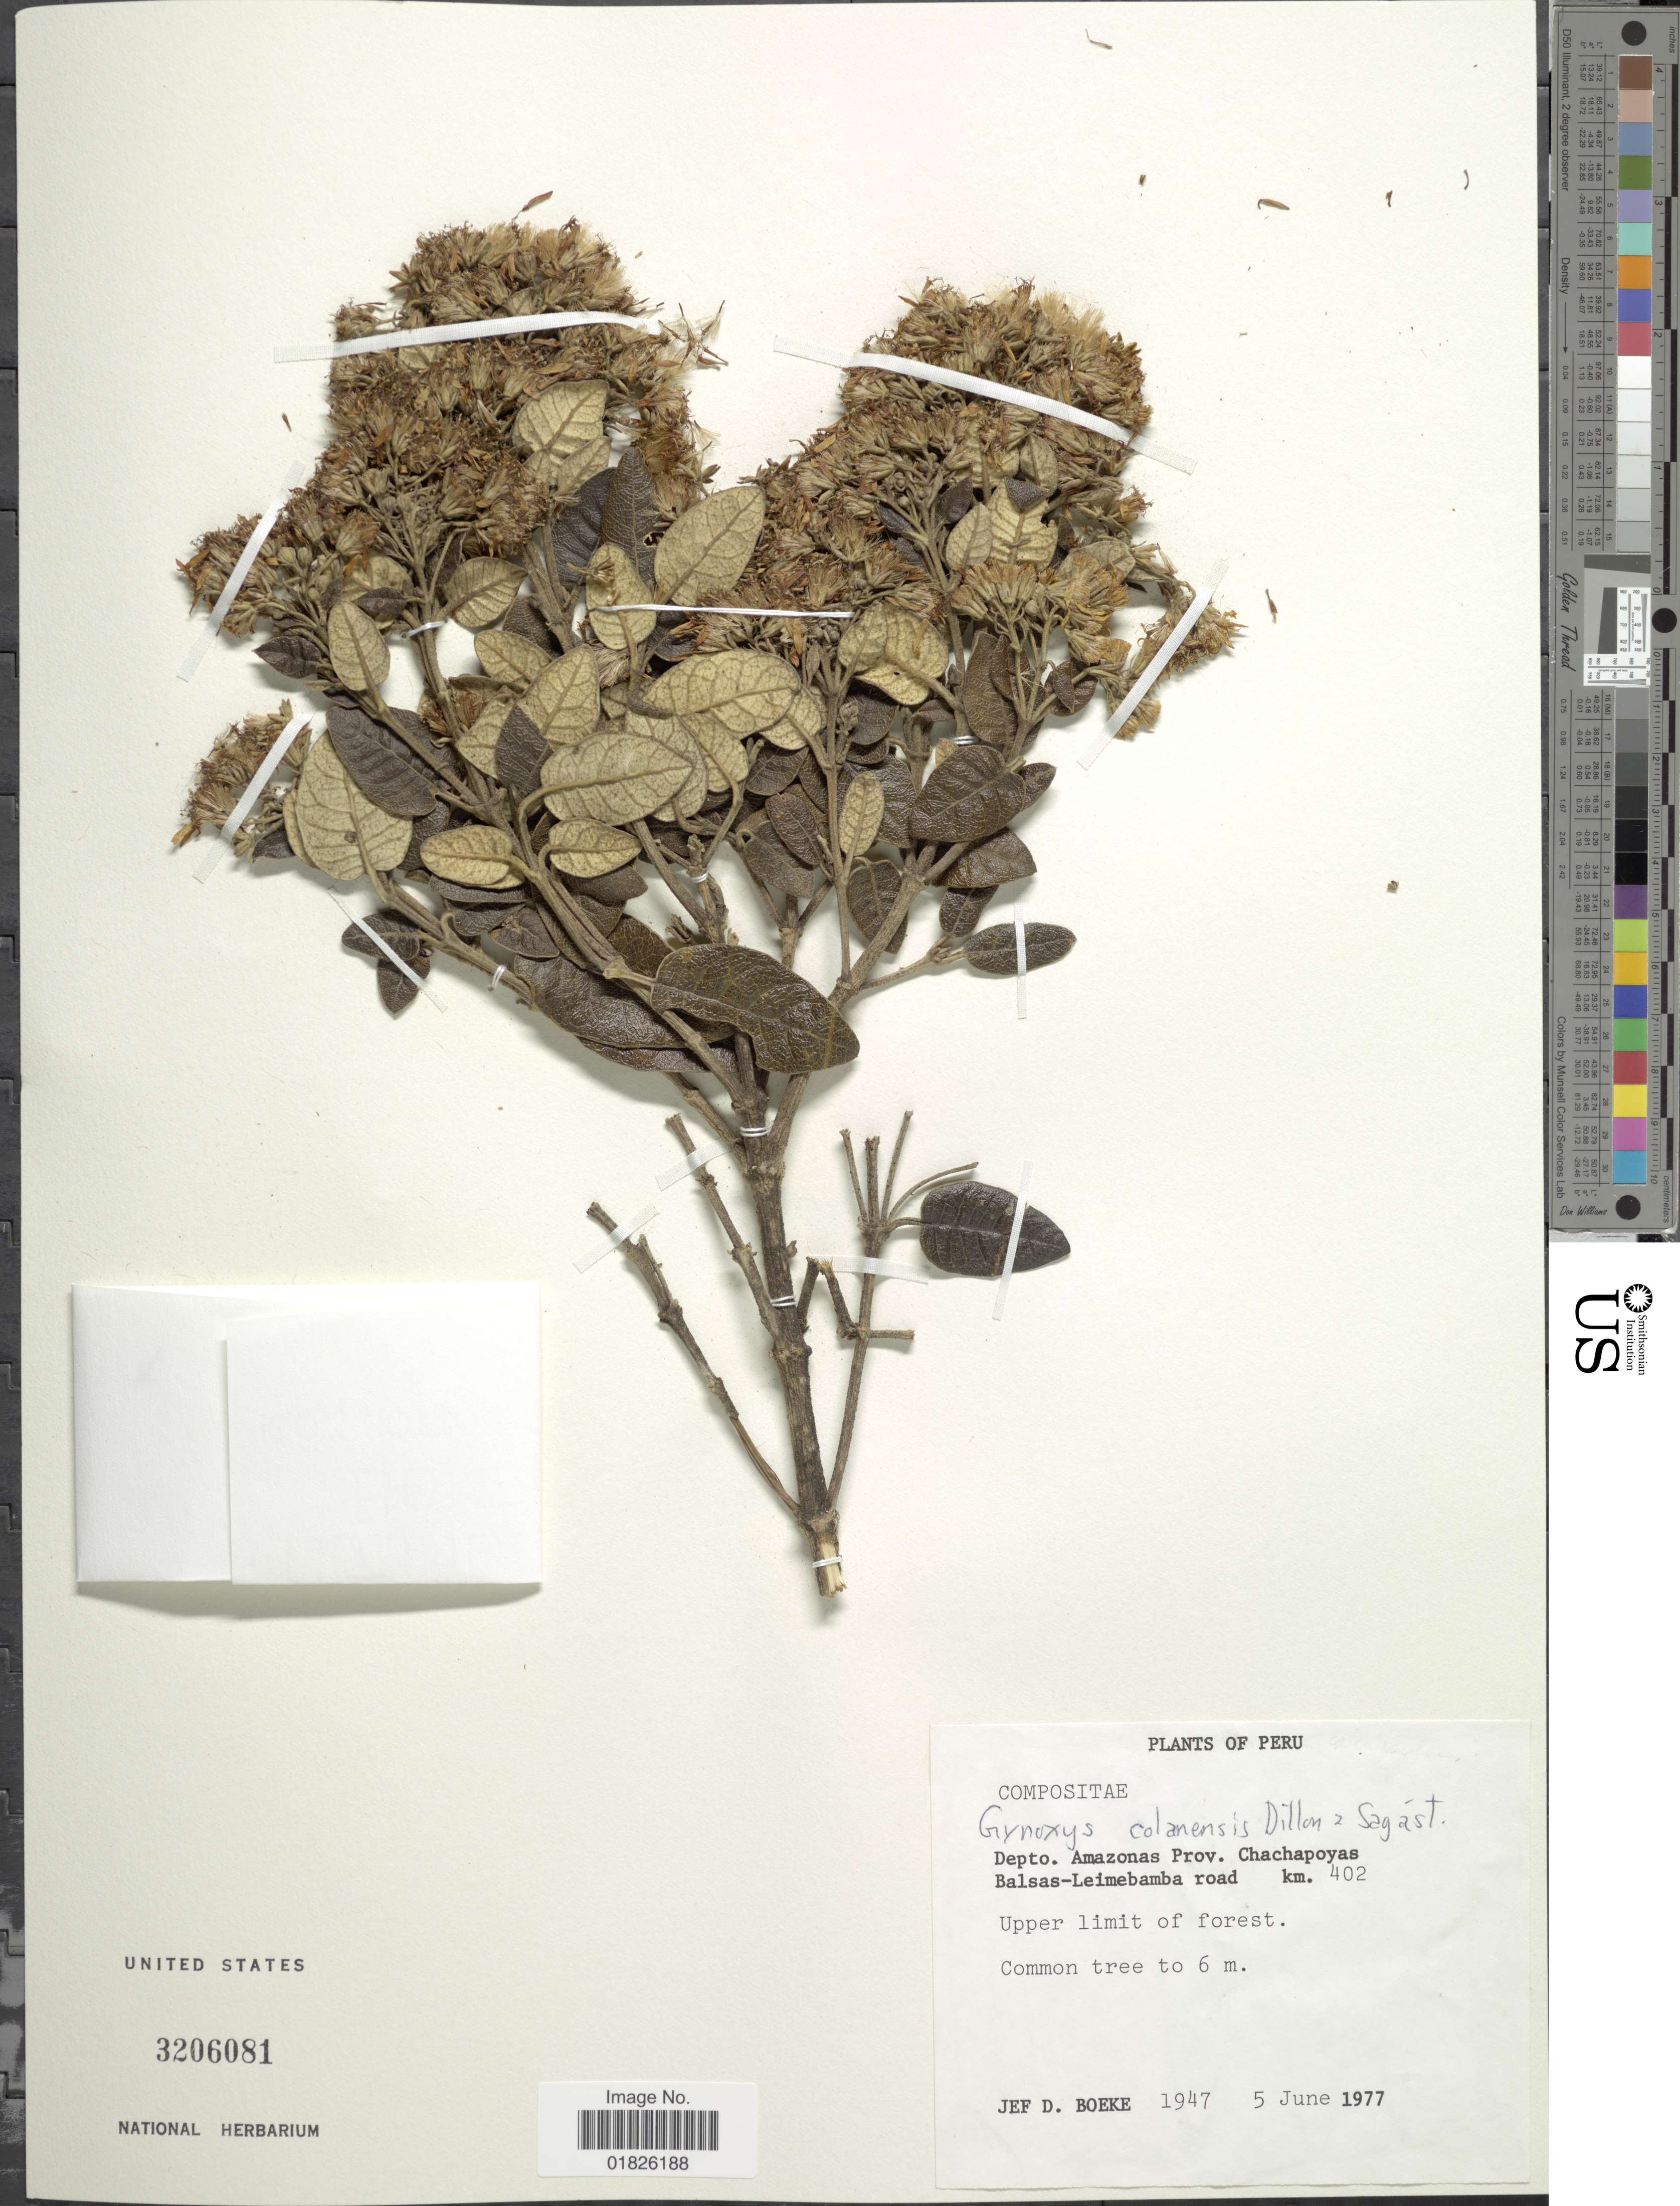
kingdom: Plantae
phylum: Tracheophyta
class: Magnoliopsida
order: Asterales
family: Asteraceae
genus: Gynoxys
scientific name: Gynoxys colanensis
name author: M.O. Dillon & Sagást.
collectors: J. D. Boeke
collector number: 1947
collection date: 1977-06-05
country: Peru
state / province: Amazonas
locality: Prov. Chachapoyas. Blasas-Leimebamba road km 402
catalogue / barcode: US 3206081